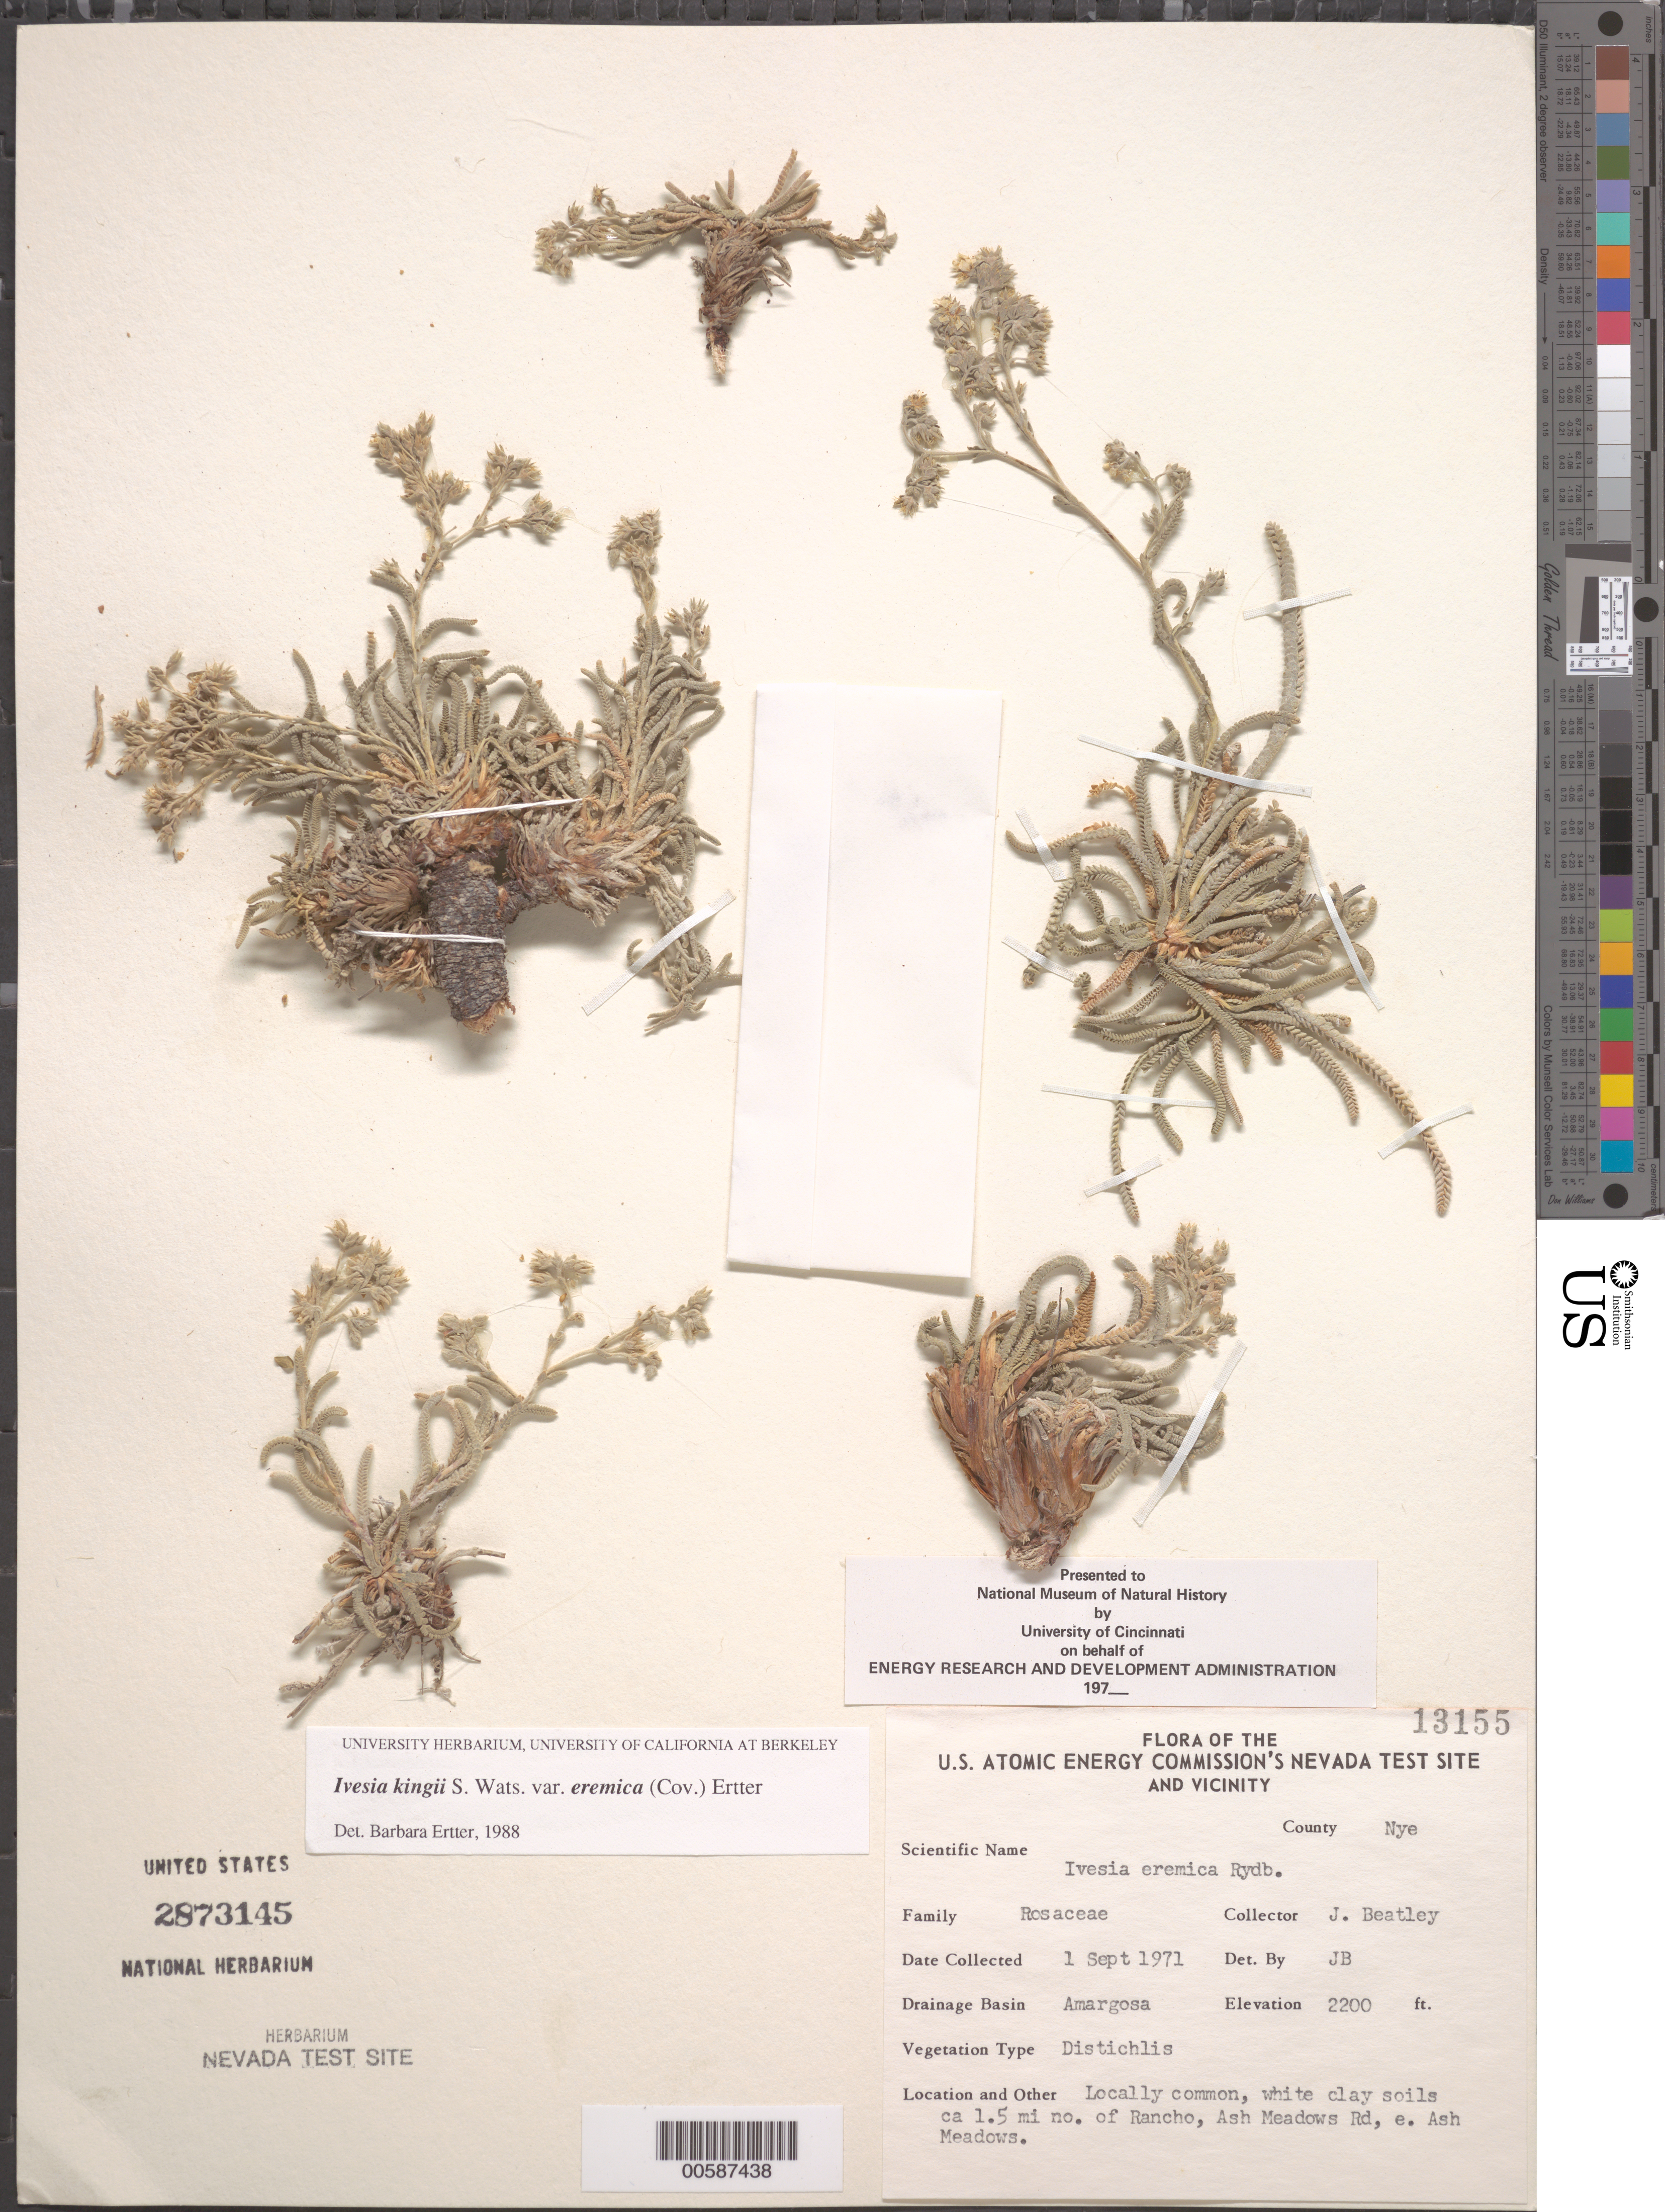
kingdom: Plantae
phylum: Tracheophyta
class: Magnoliopsida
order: Rosales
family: Rosaceae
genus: Potentilla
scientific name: Potentilla kingii var. eremica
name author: (Coville) Mosyakin & Shiyan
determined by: Strong, Mark T., (BOT), Smithsonian Institution - National Museum of Natural History (UNITED STATES)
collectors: J. C. Beatley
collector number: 13155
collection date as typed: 01 Sep 1971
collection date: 1971-09-01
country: United States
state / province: Nevada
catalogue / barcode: US 2873145